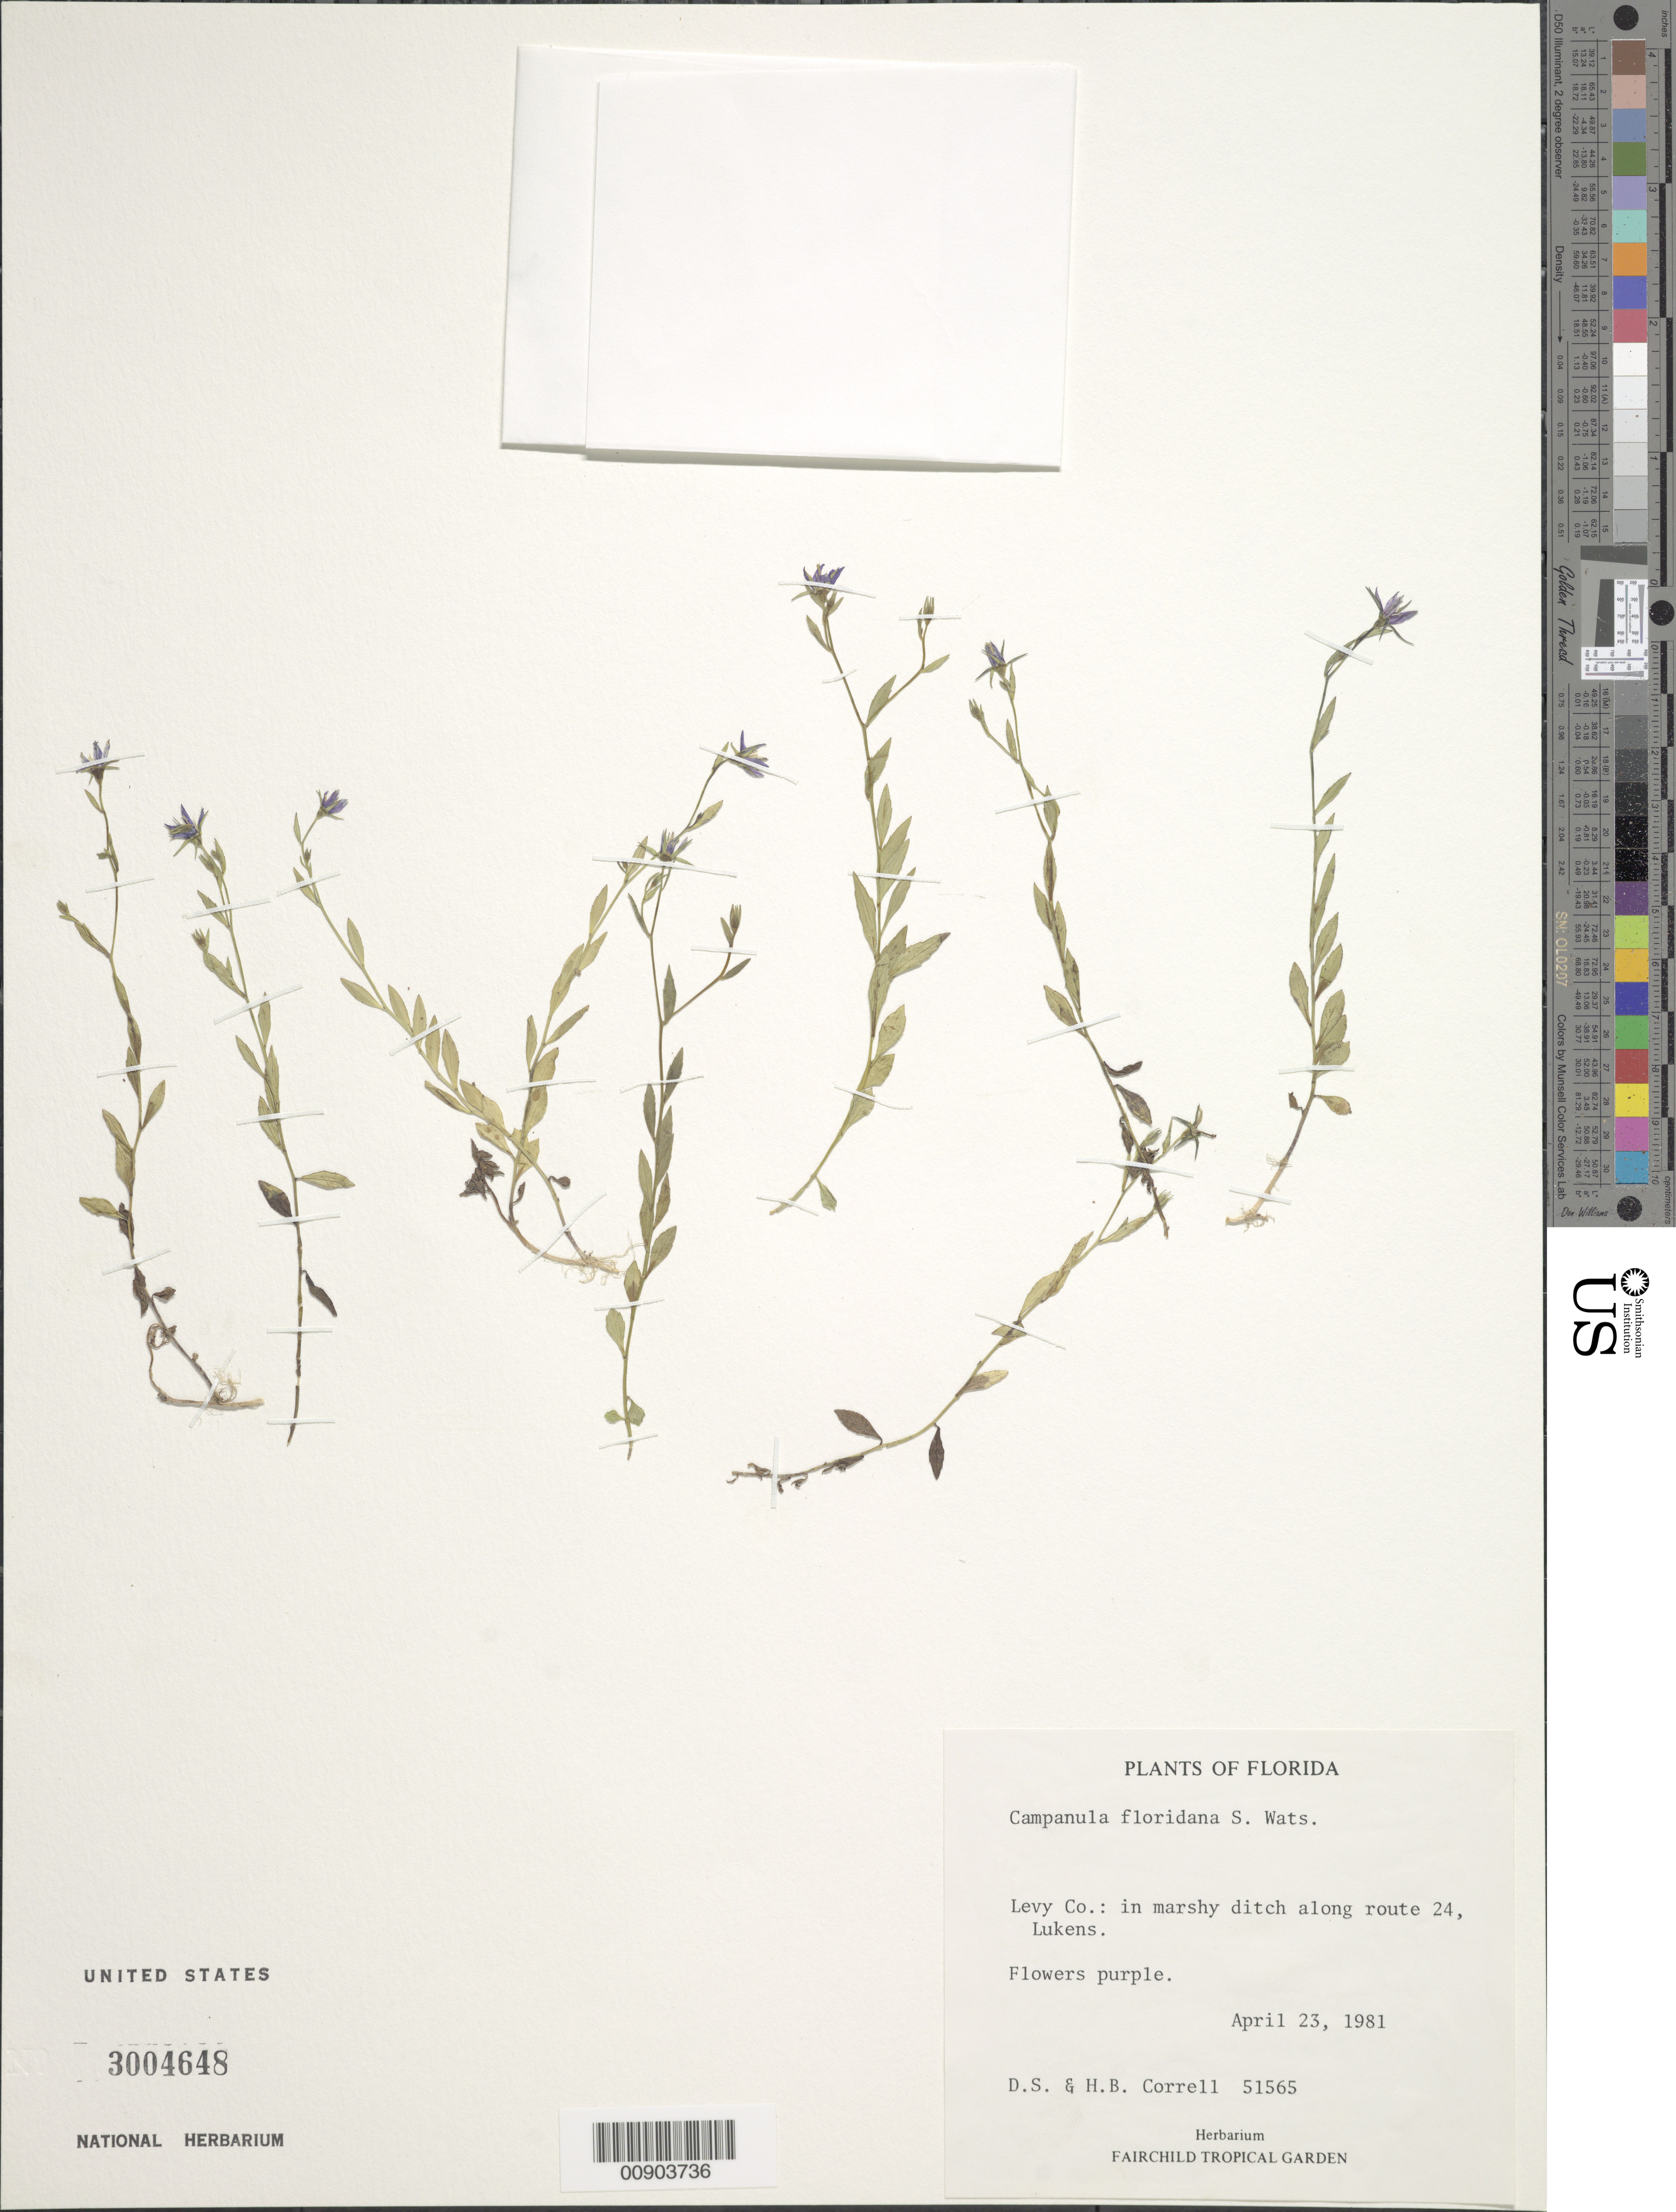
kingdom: Plantae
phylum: Tracheophyta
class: Magnoliopsida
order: Asterales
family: Campanulaceae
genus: Campanula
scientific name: Campanula floridana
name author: S. Watson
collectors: D. S. Correll & H. Correll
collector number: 51565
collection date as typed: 23 Apr 1981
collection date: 1981-04-23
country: United States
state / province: Florida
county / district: Levy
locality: Along Route 24, Lukens.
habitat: In marshy ditch.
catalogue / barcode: US 3004648